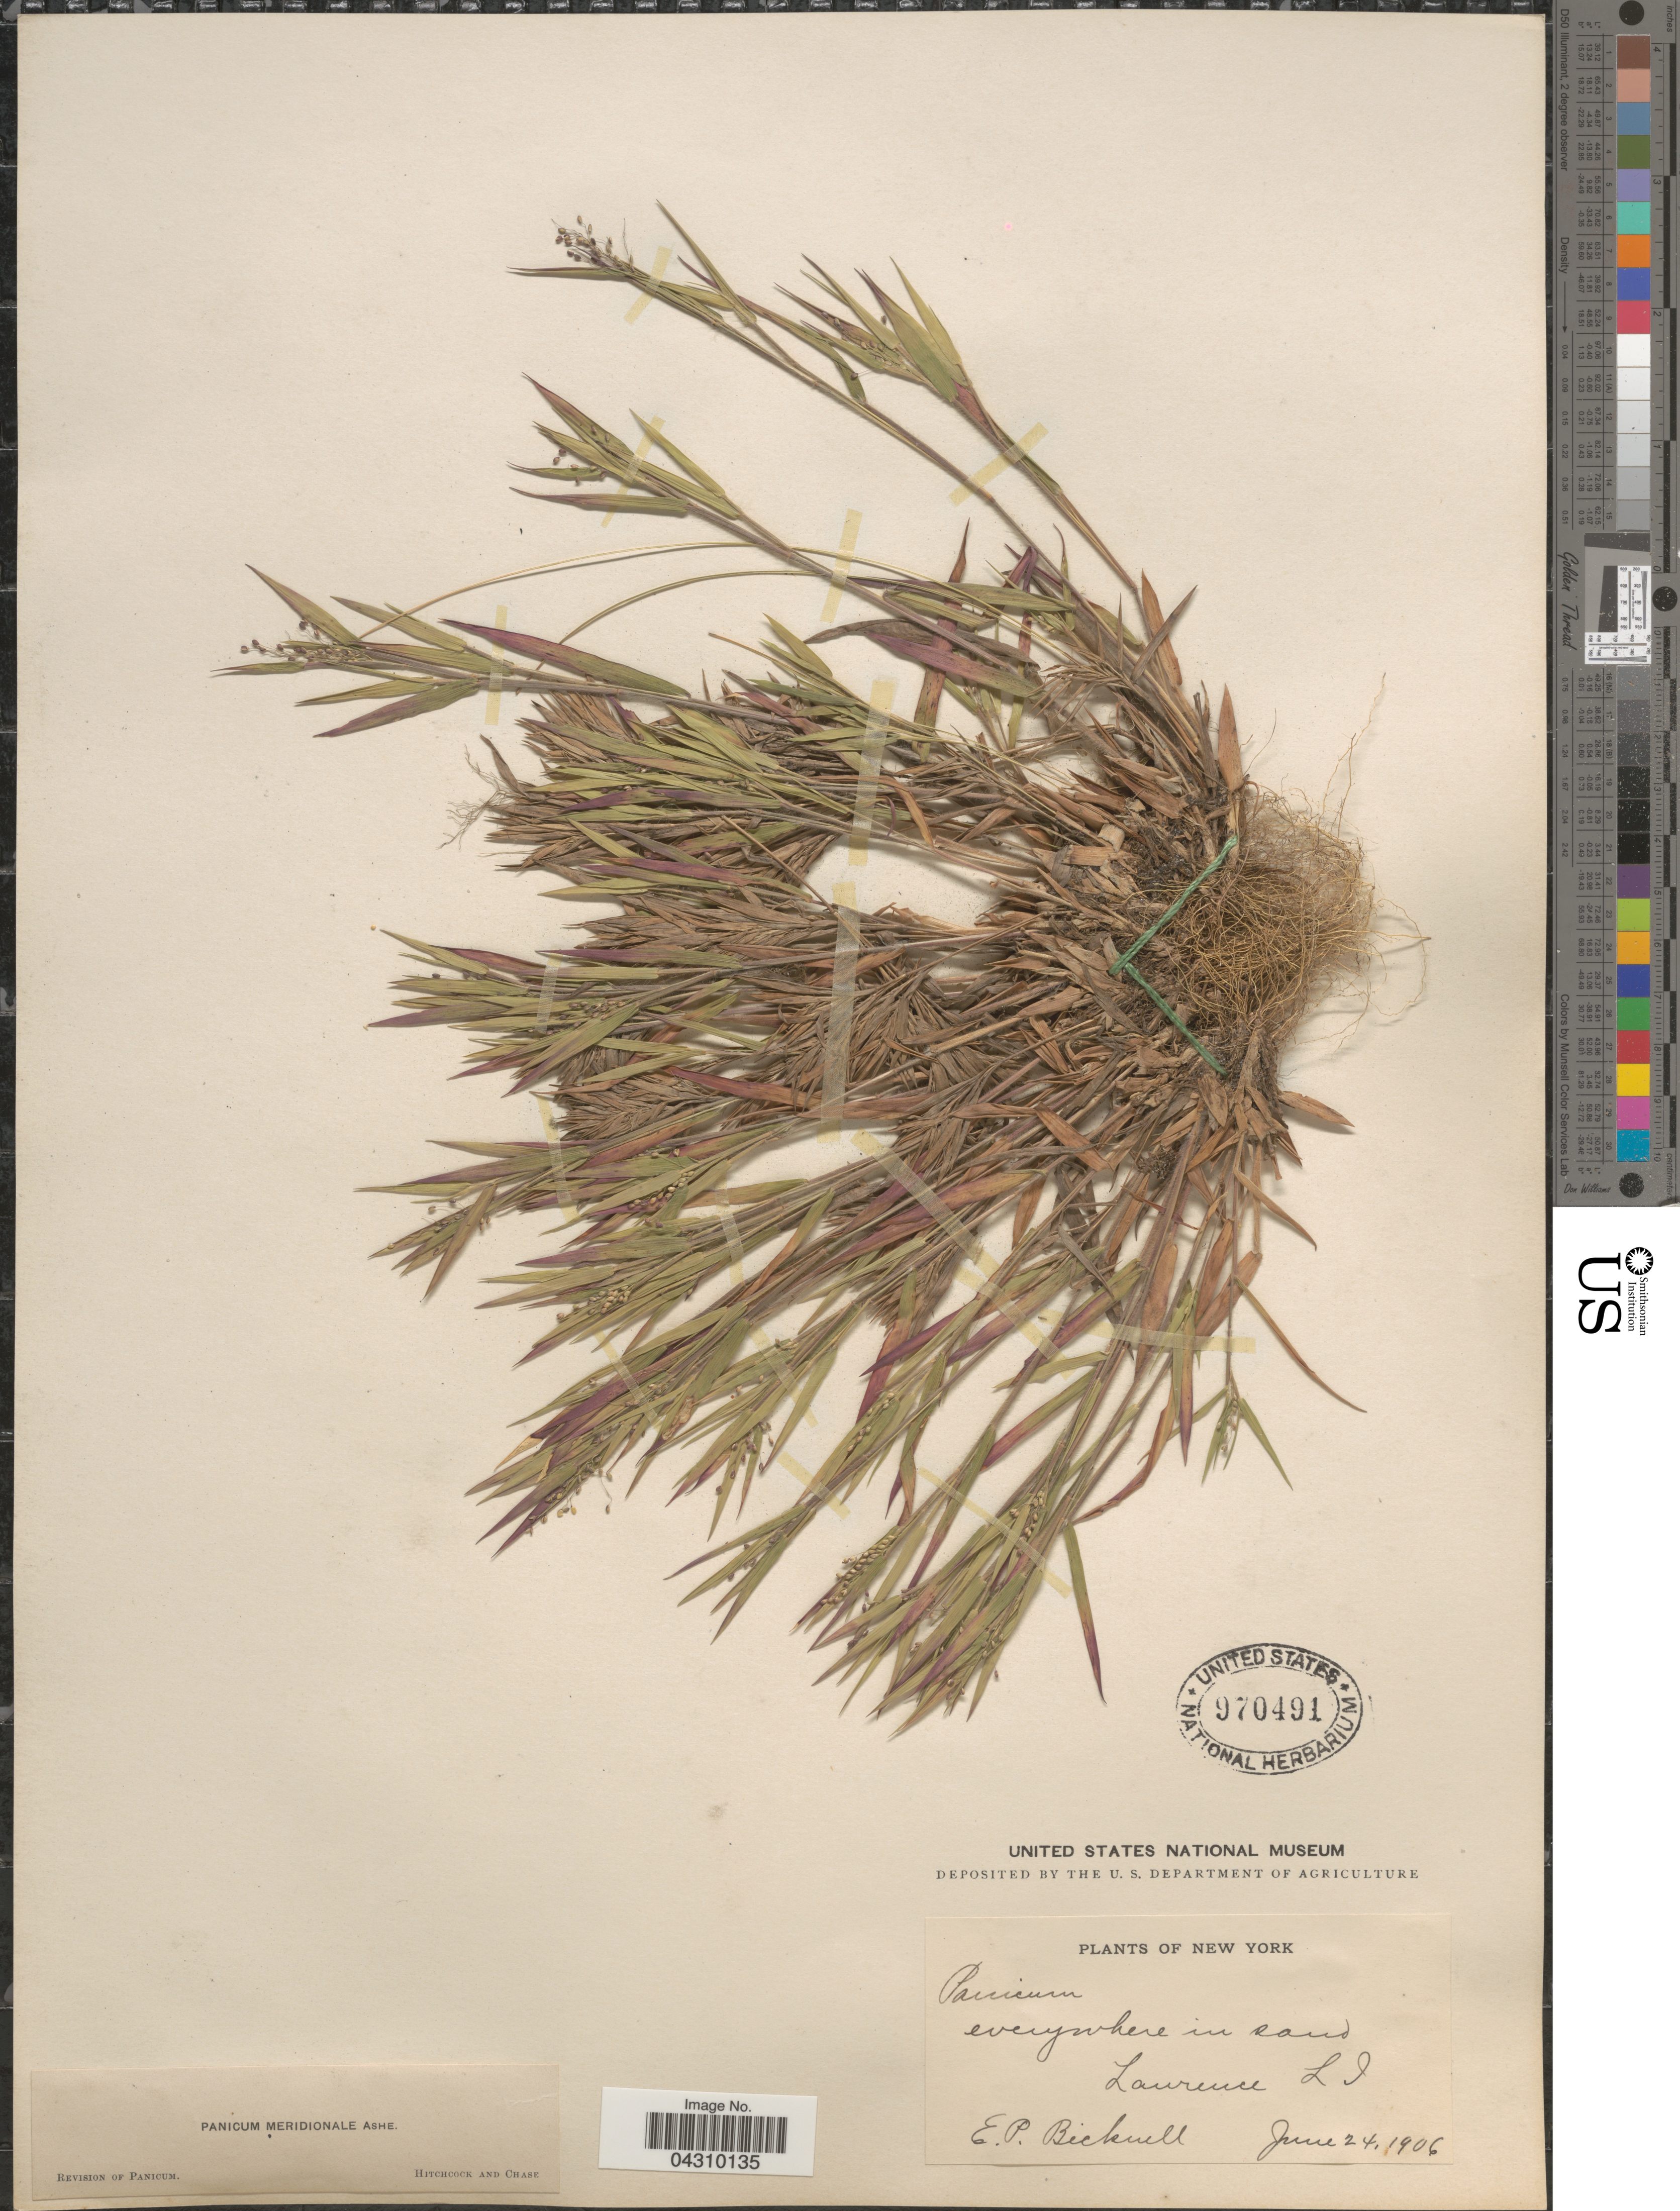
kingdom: Plantae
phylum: Tracheophyta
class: Liliopsida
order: Poales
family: Poaceae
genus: Dichanthelium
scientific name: Dichanthelium acuminatum var. acuminatum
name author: (Sw.) Gould & C.A. Clark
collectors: E. P. Bicknell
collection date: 1906-06-24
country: United States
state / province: New York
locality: Lawrence. L. I.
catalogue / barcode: US 970491